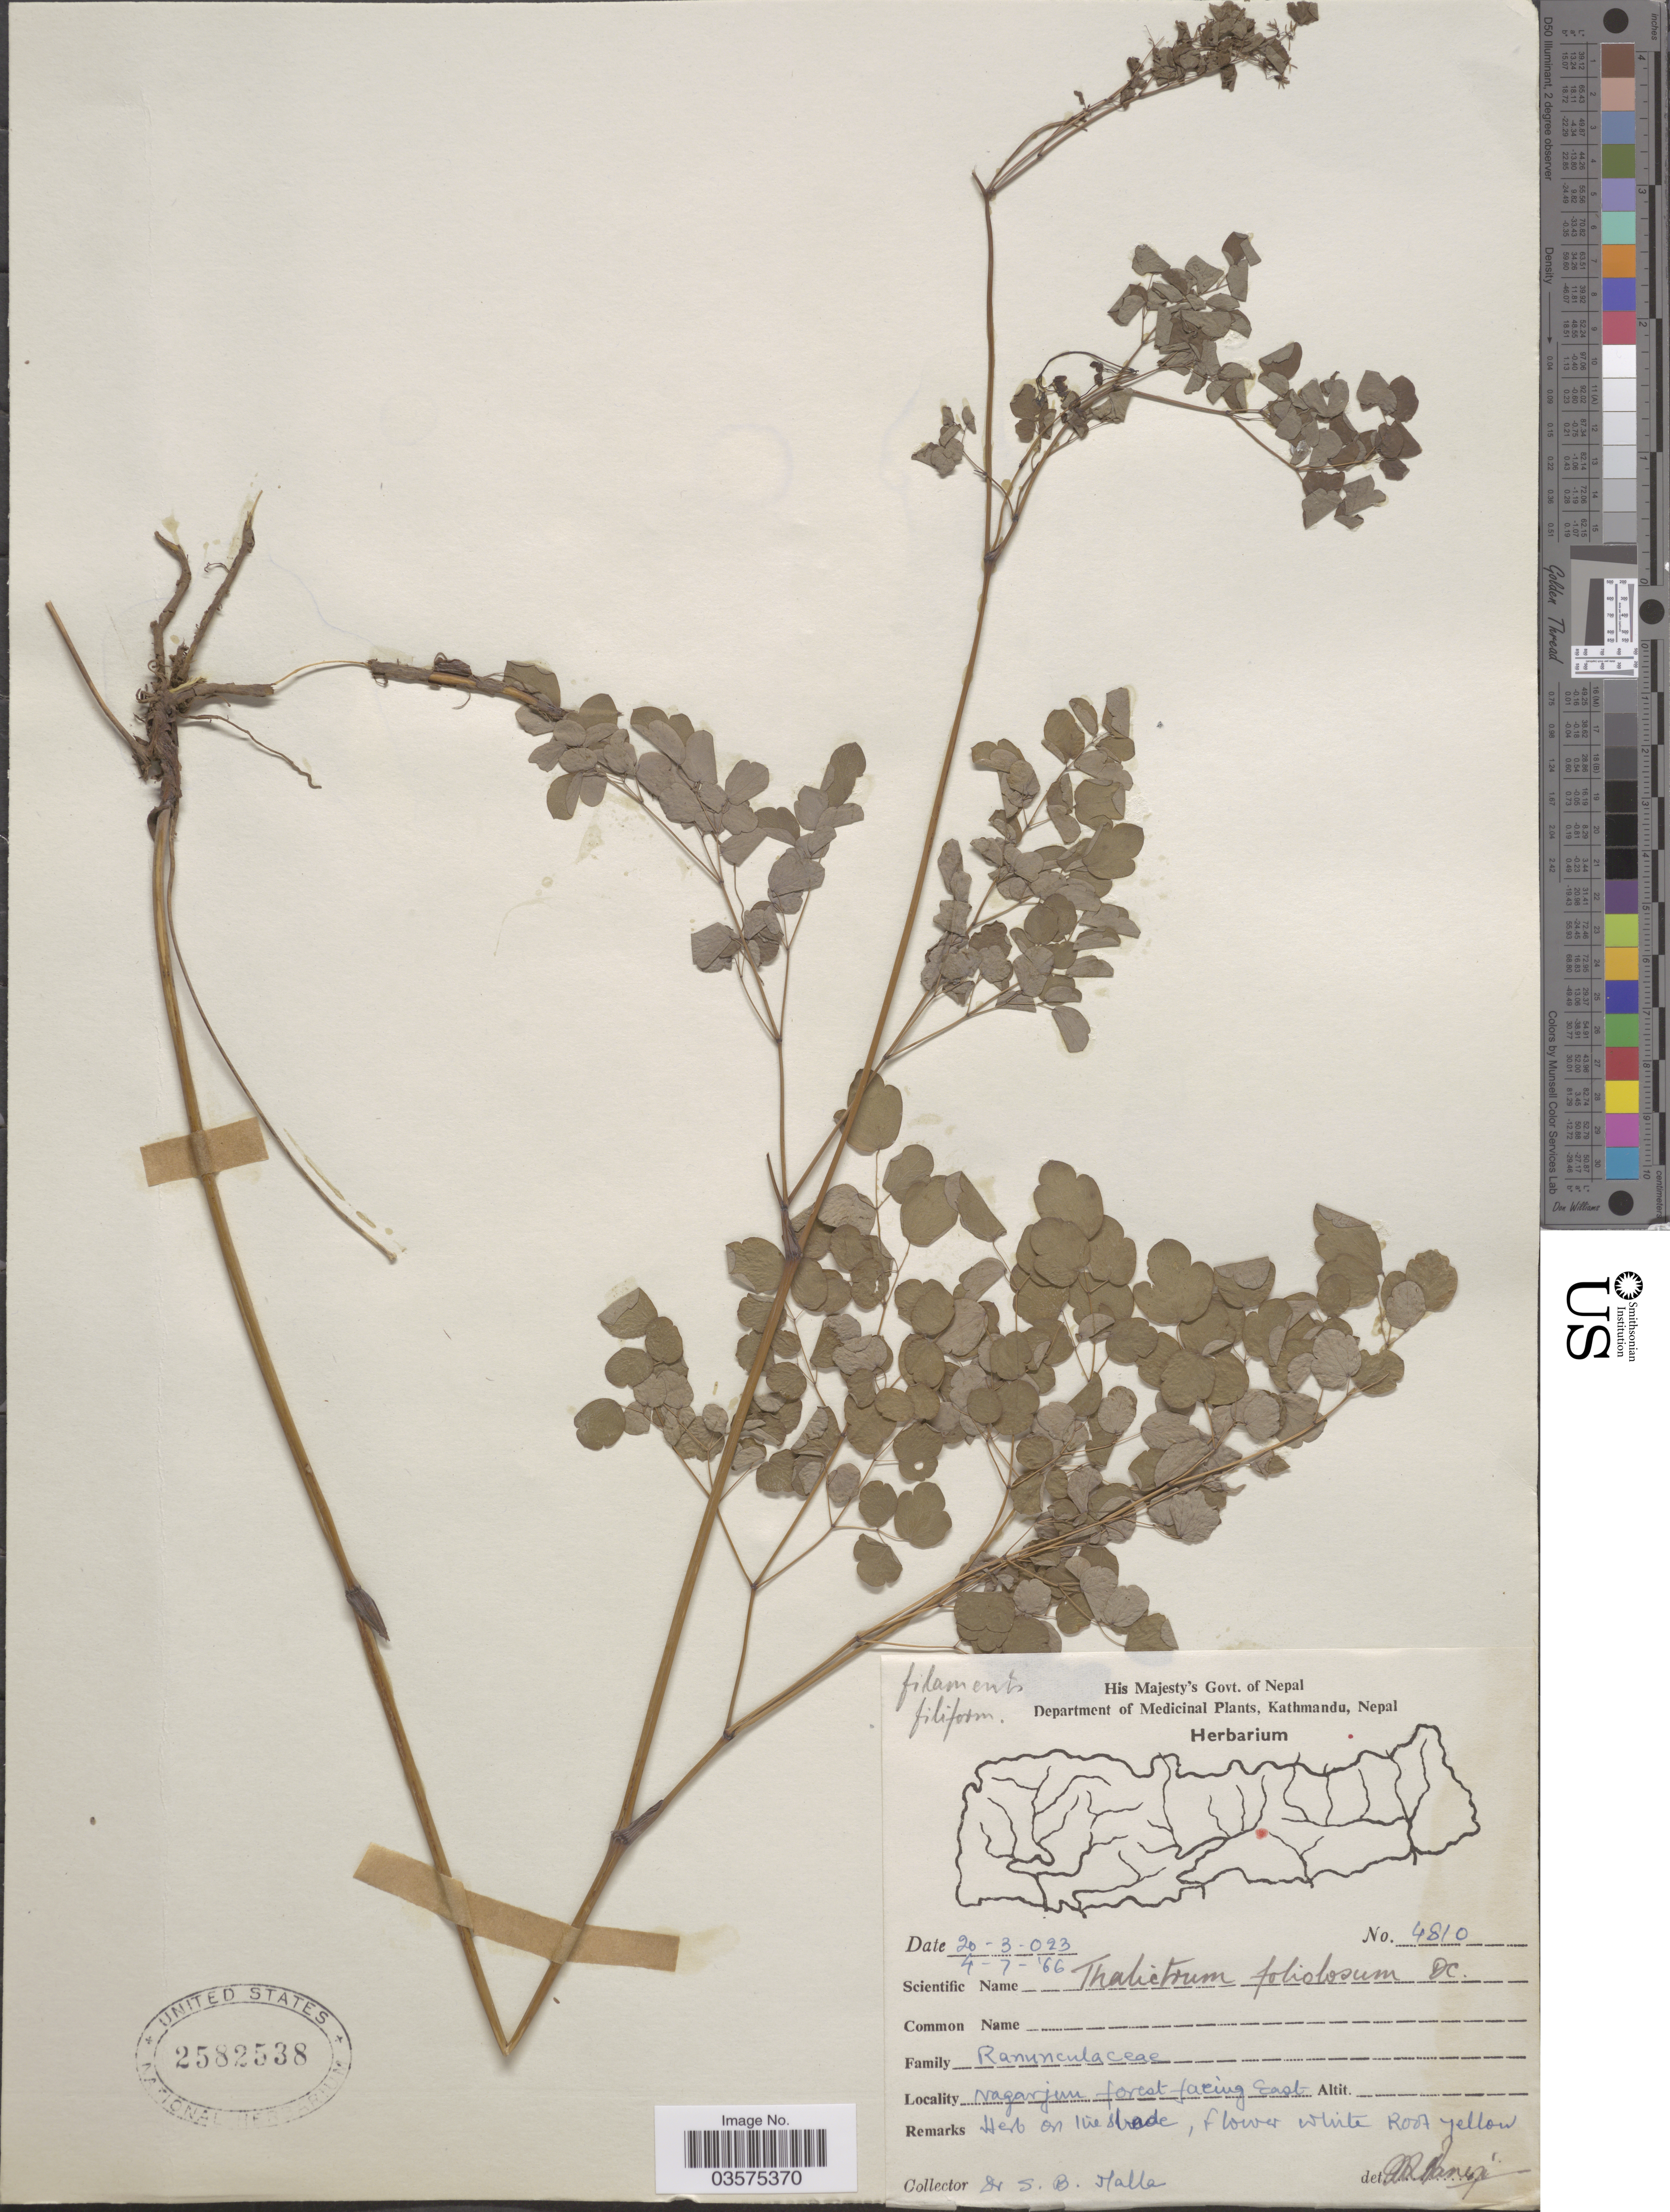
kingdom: Plantae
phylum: Tracheophyta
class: Magnoliopsida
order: Ranunculales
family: Ranunculaceae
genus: Thalictrum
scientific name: Thalictrum foliolosum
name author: DC.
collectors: S. Malla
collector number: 4810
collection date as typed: Transcribed d/m/y: 20/3/23 to 4/7/66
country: Nepal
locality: Nagarjun forest facing East.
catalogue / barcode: US 2582538